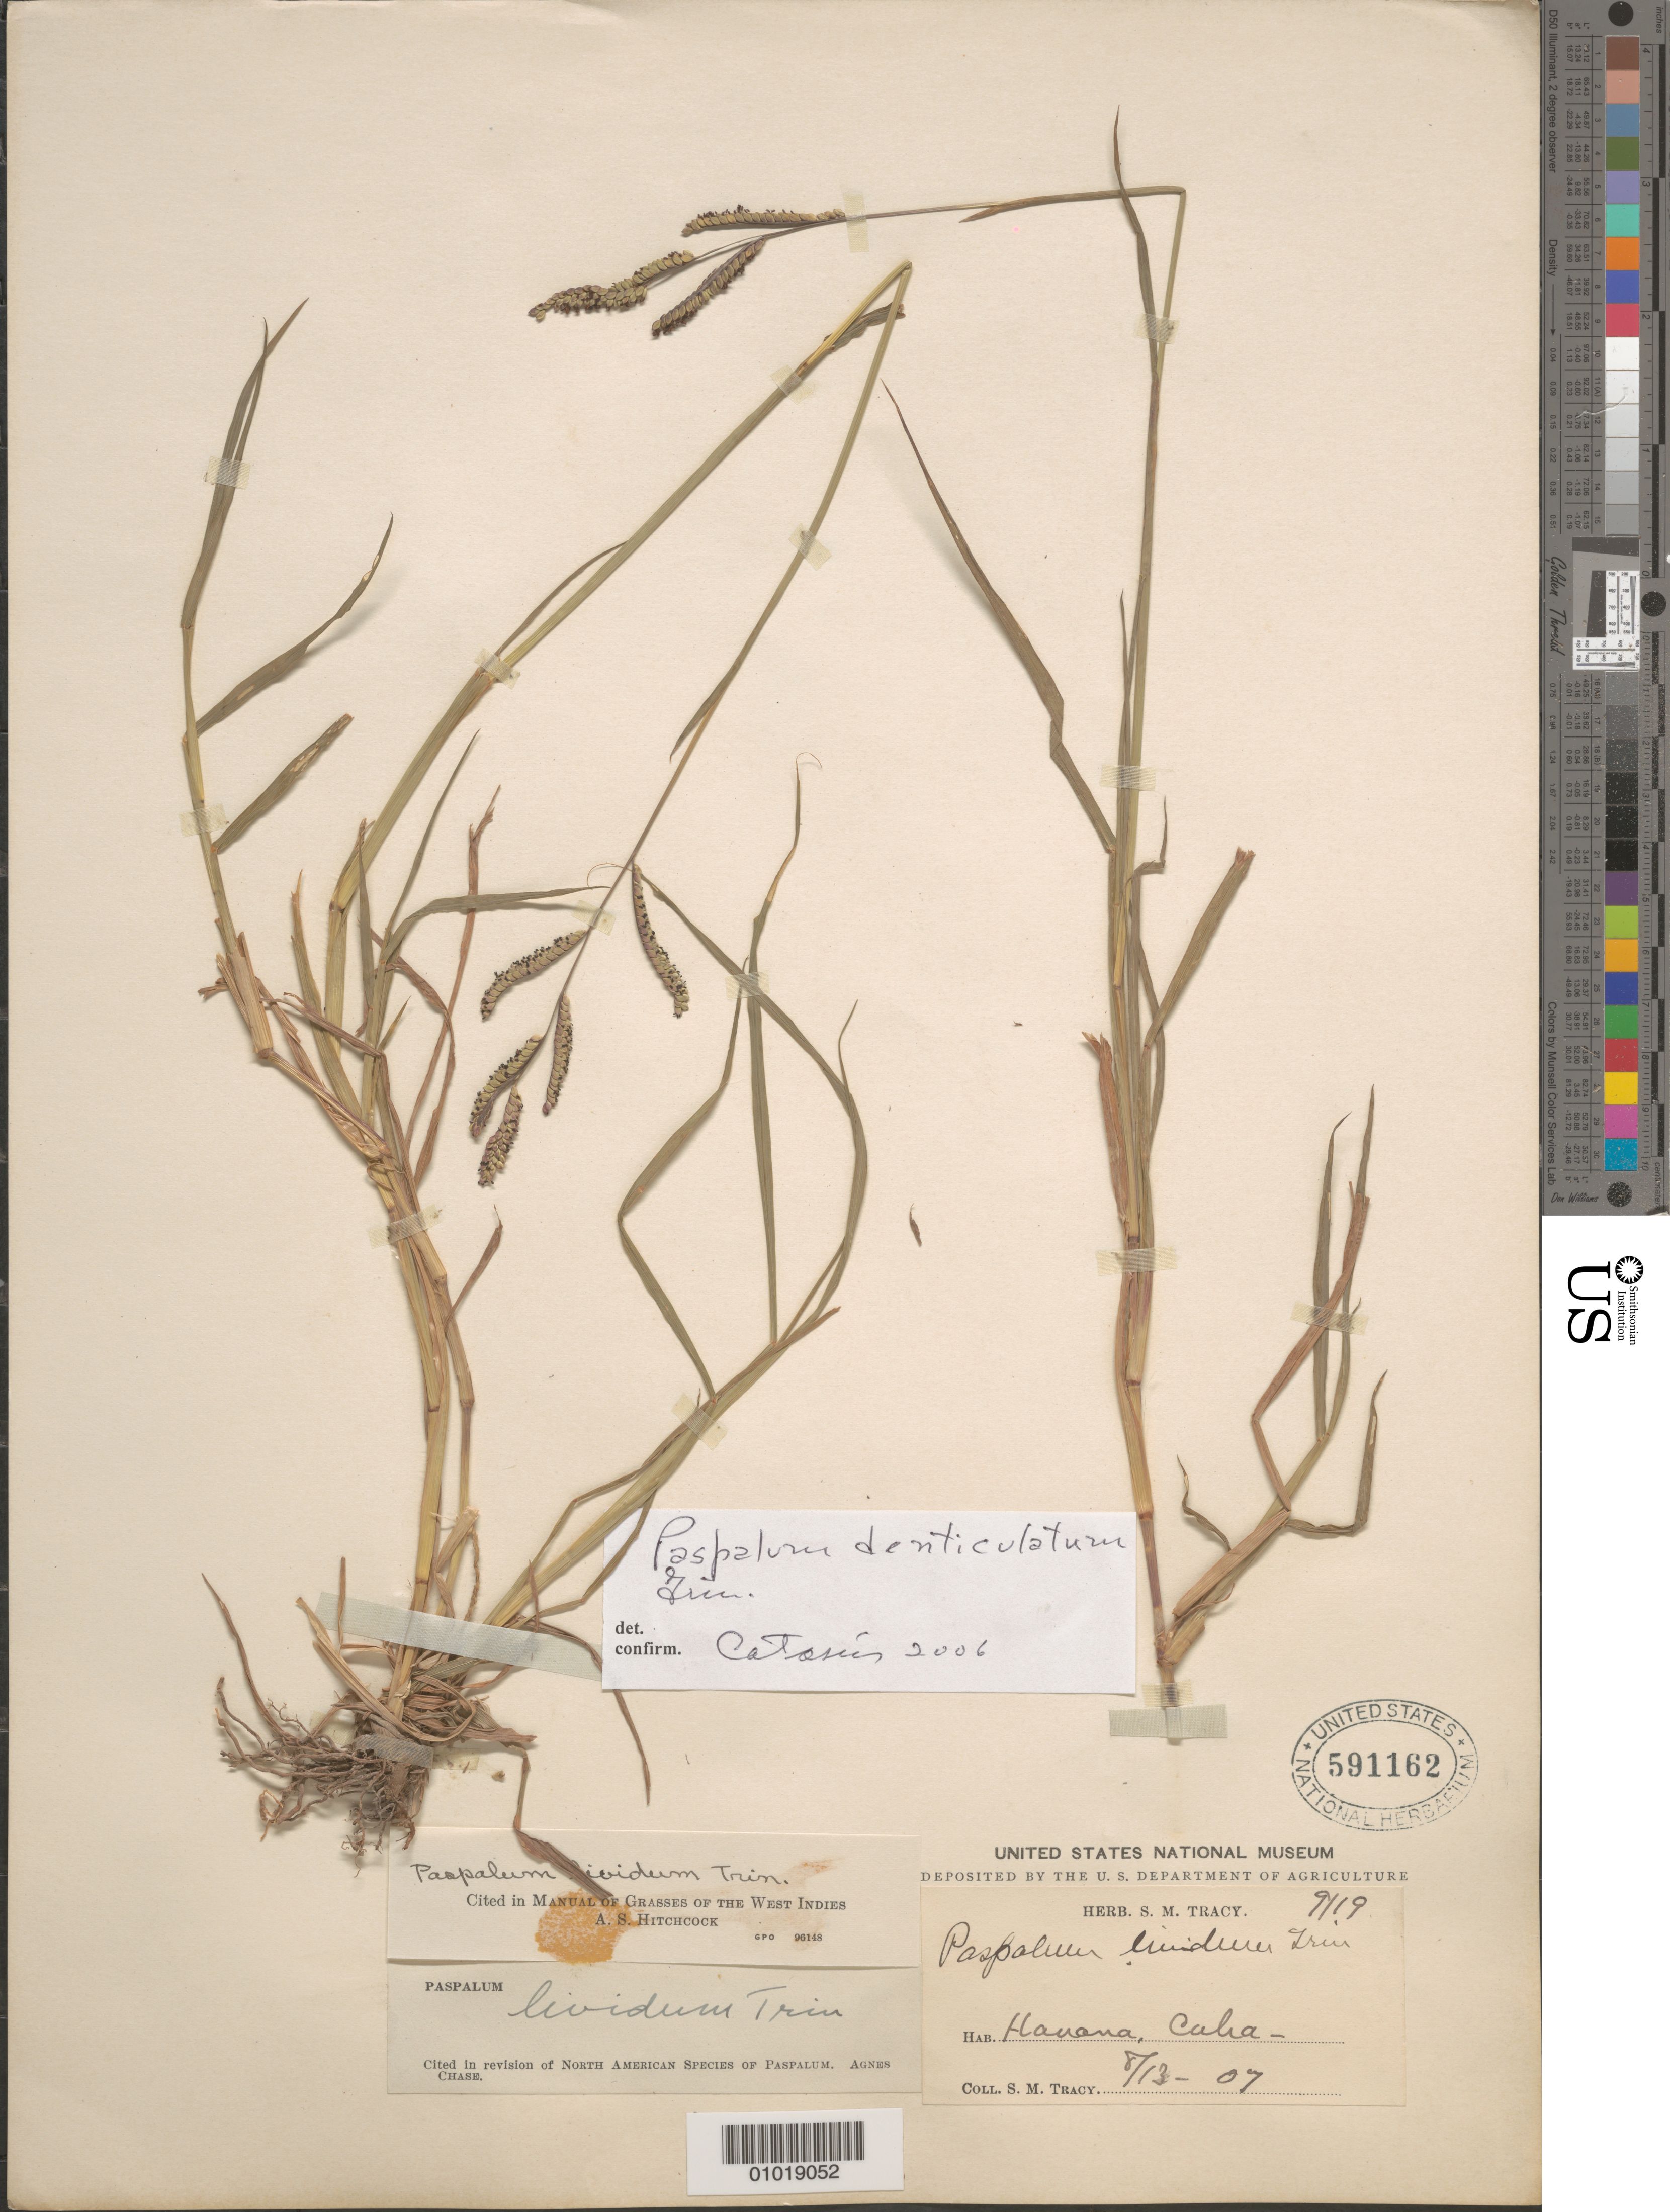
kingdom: Plantae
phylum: Tracheophyta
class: Liliopsida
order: Poales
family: Poaceae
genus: Paspalum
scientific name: Paspalum denticulatum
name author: Trin.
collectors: S. M. Tracy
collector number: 9119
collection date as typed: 13 Aug 1907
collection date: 1907-08-13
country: Cuba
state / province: La Habana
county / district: Municipio Boyeros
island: Cuba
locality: Havana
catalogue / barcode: US 591162